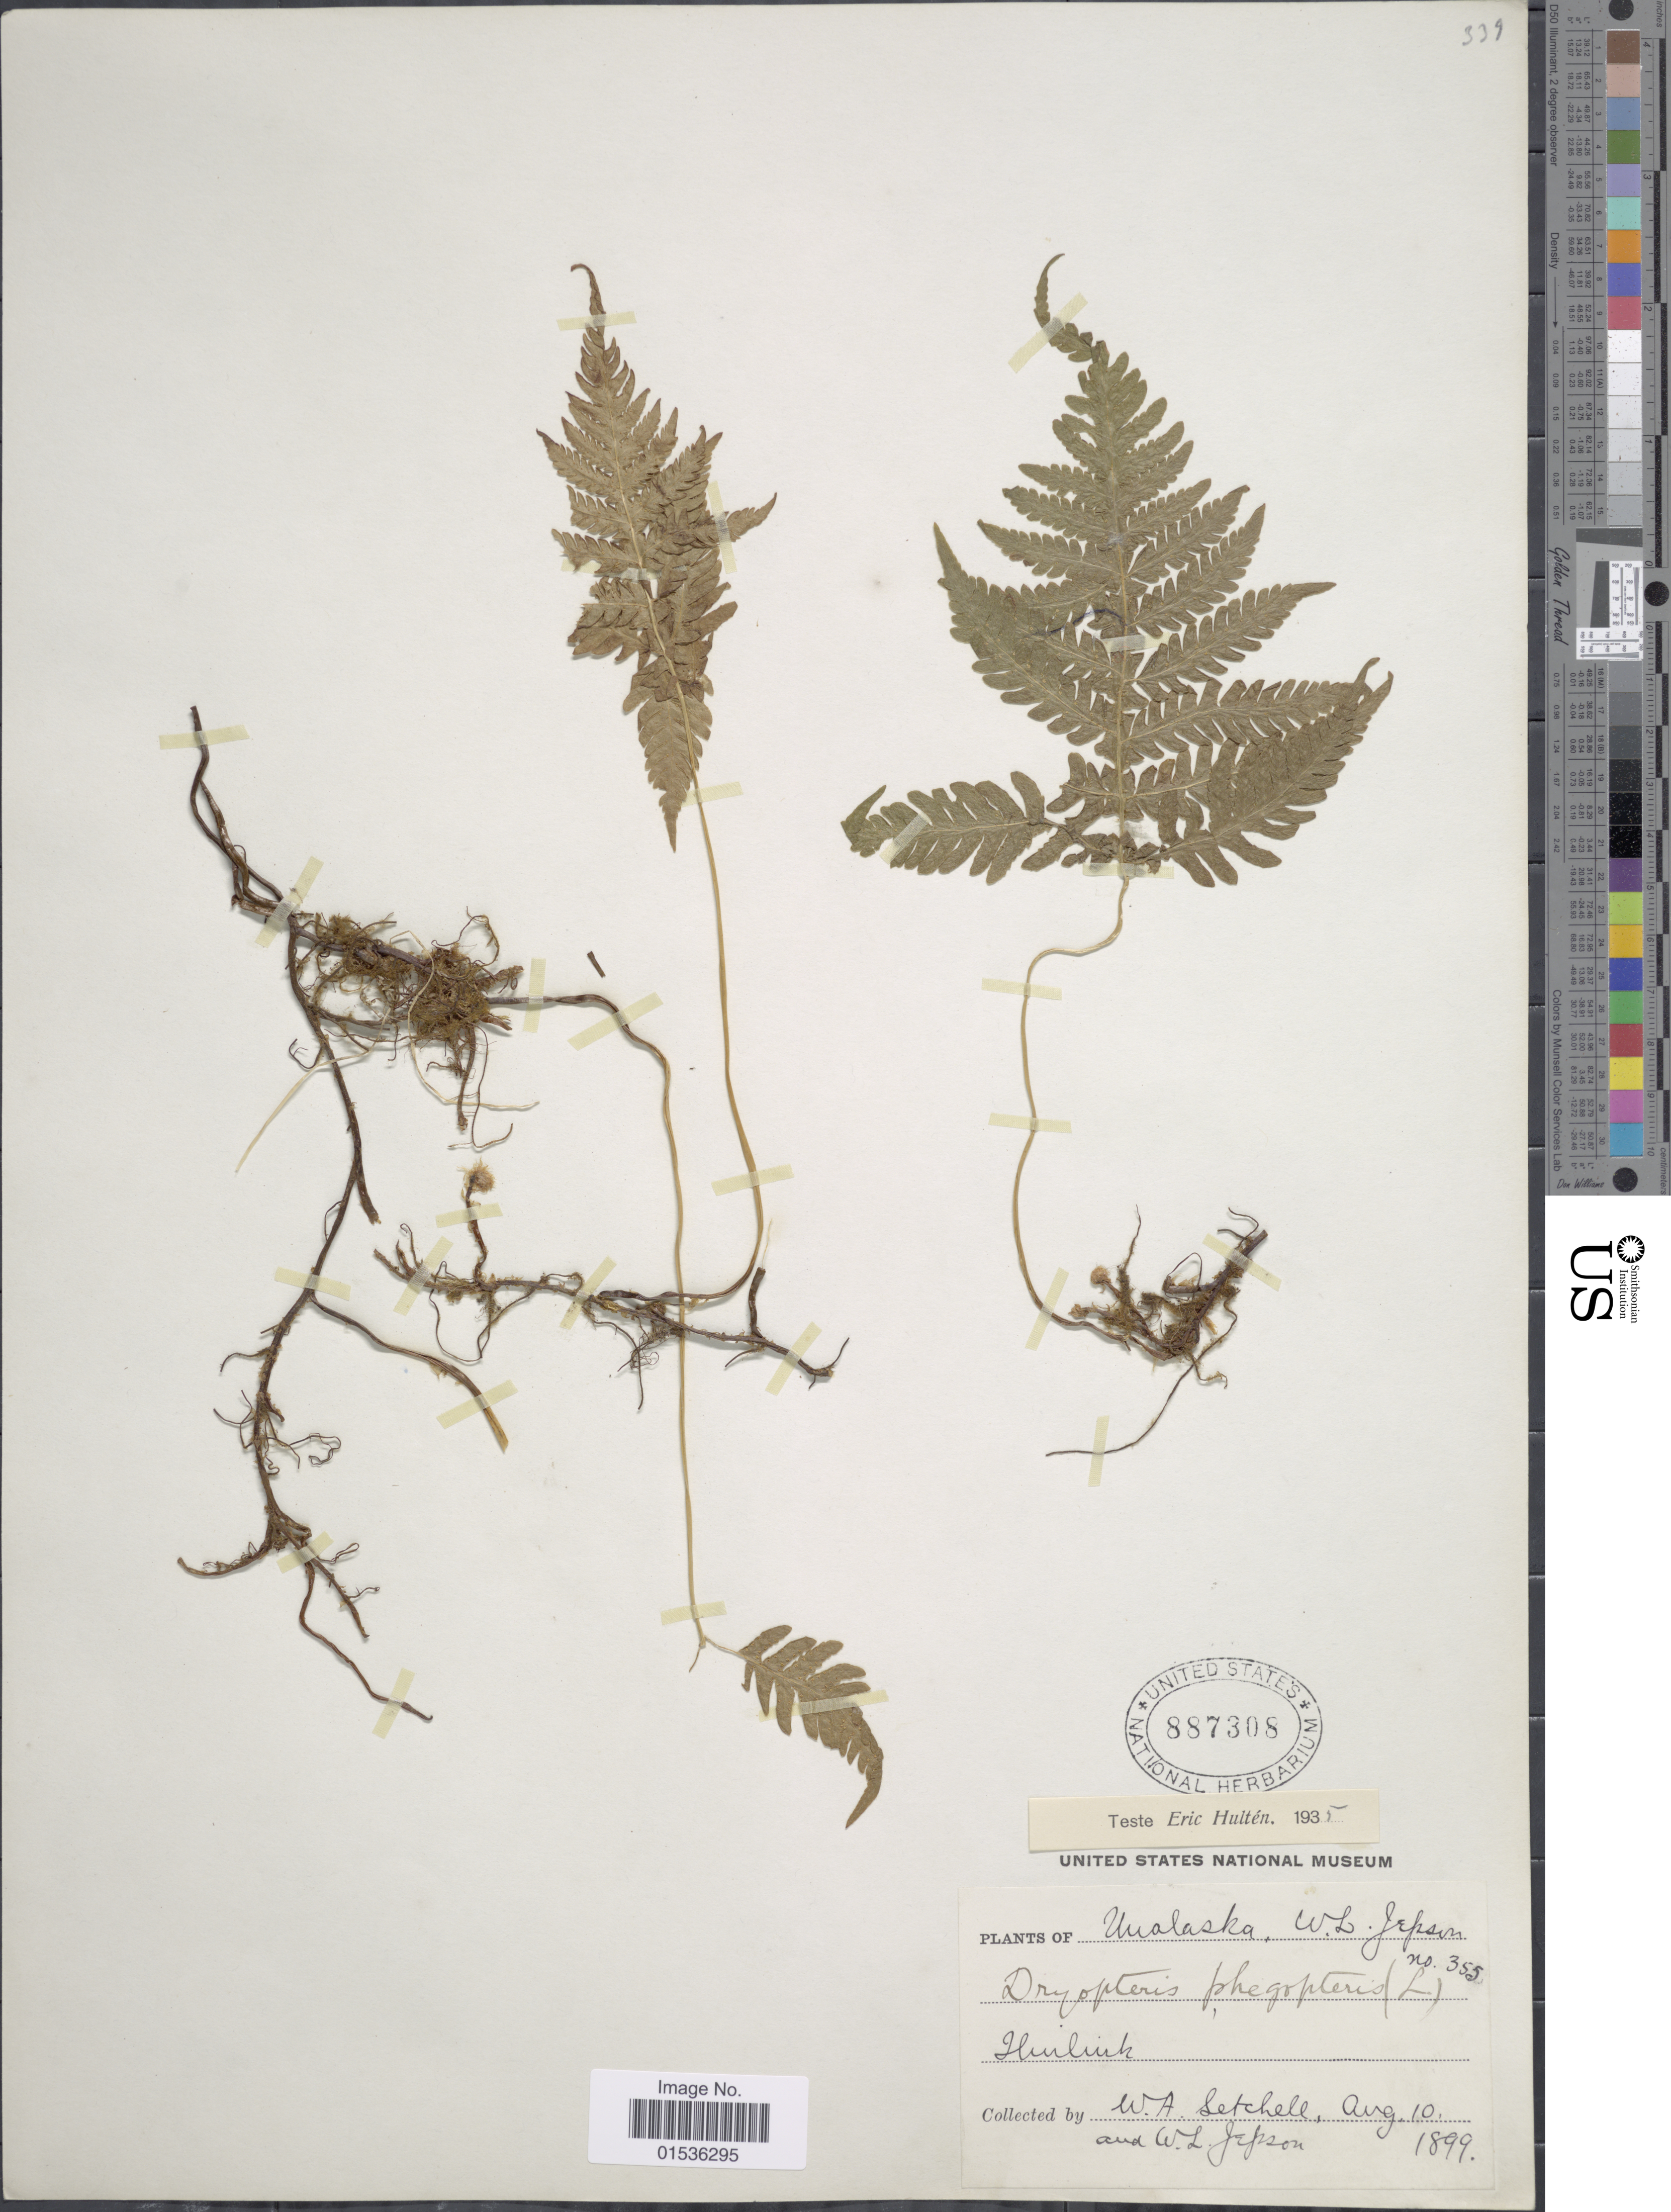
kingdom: Plantae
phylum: Tracheophyta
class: Polypodiopsida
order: Polypodiales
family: Thelypteridaceae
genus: Phegopteris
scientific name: Phegopteris connectilis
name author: (Michx.) Watt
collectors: W. Setchell & W. L. Jepson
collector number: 355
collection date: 1899-08-10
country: United States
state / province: Alaska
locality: Unalaska, Huiluik.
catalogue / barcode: US 887308